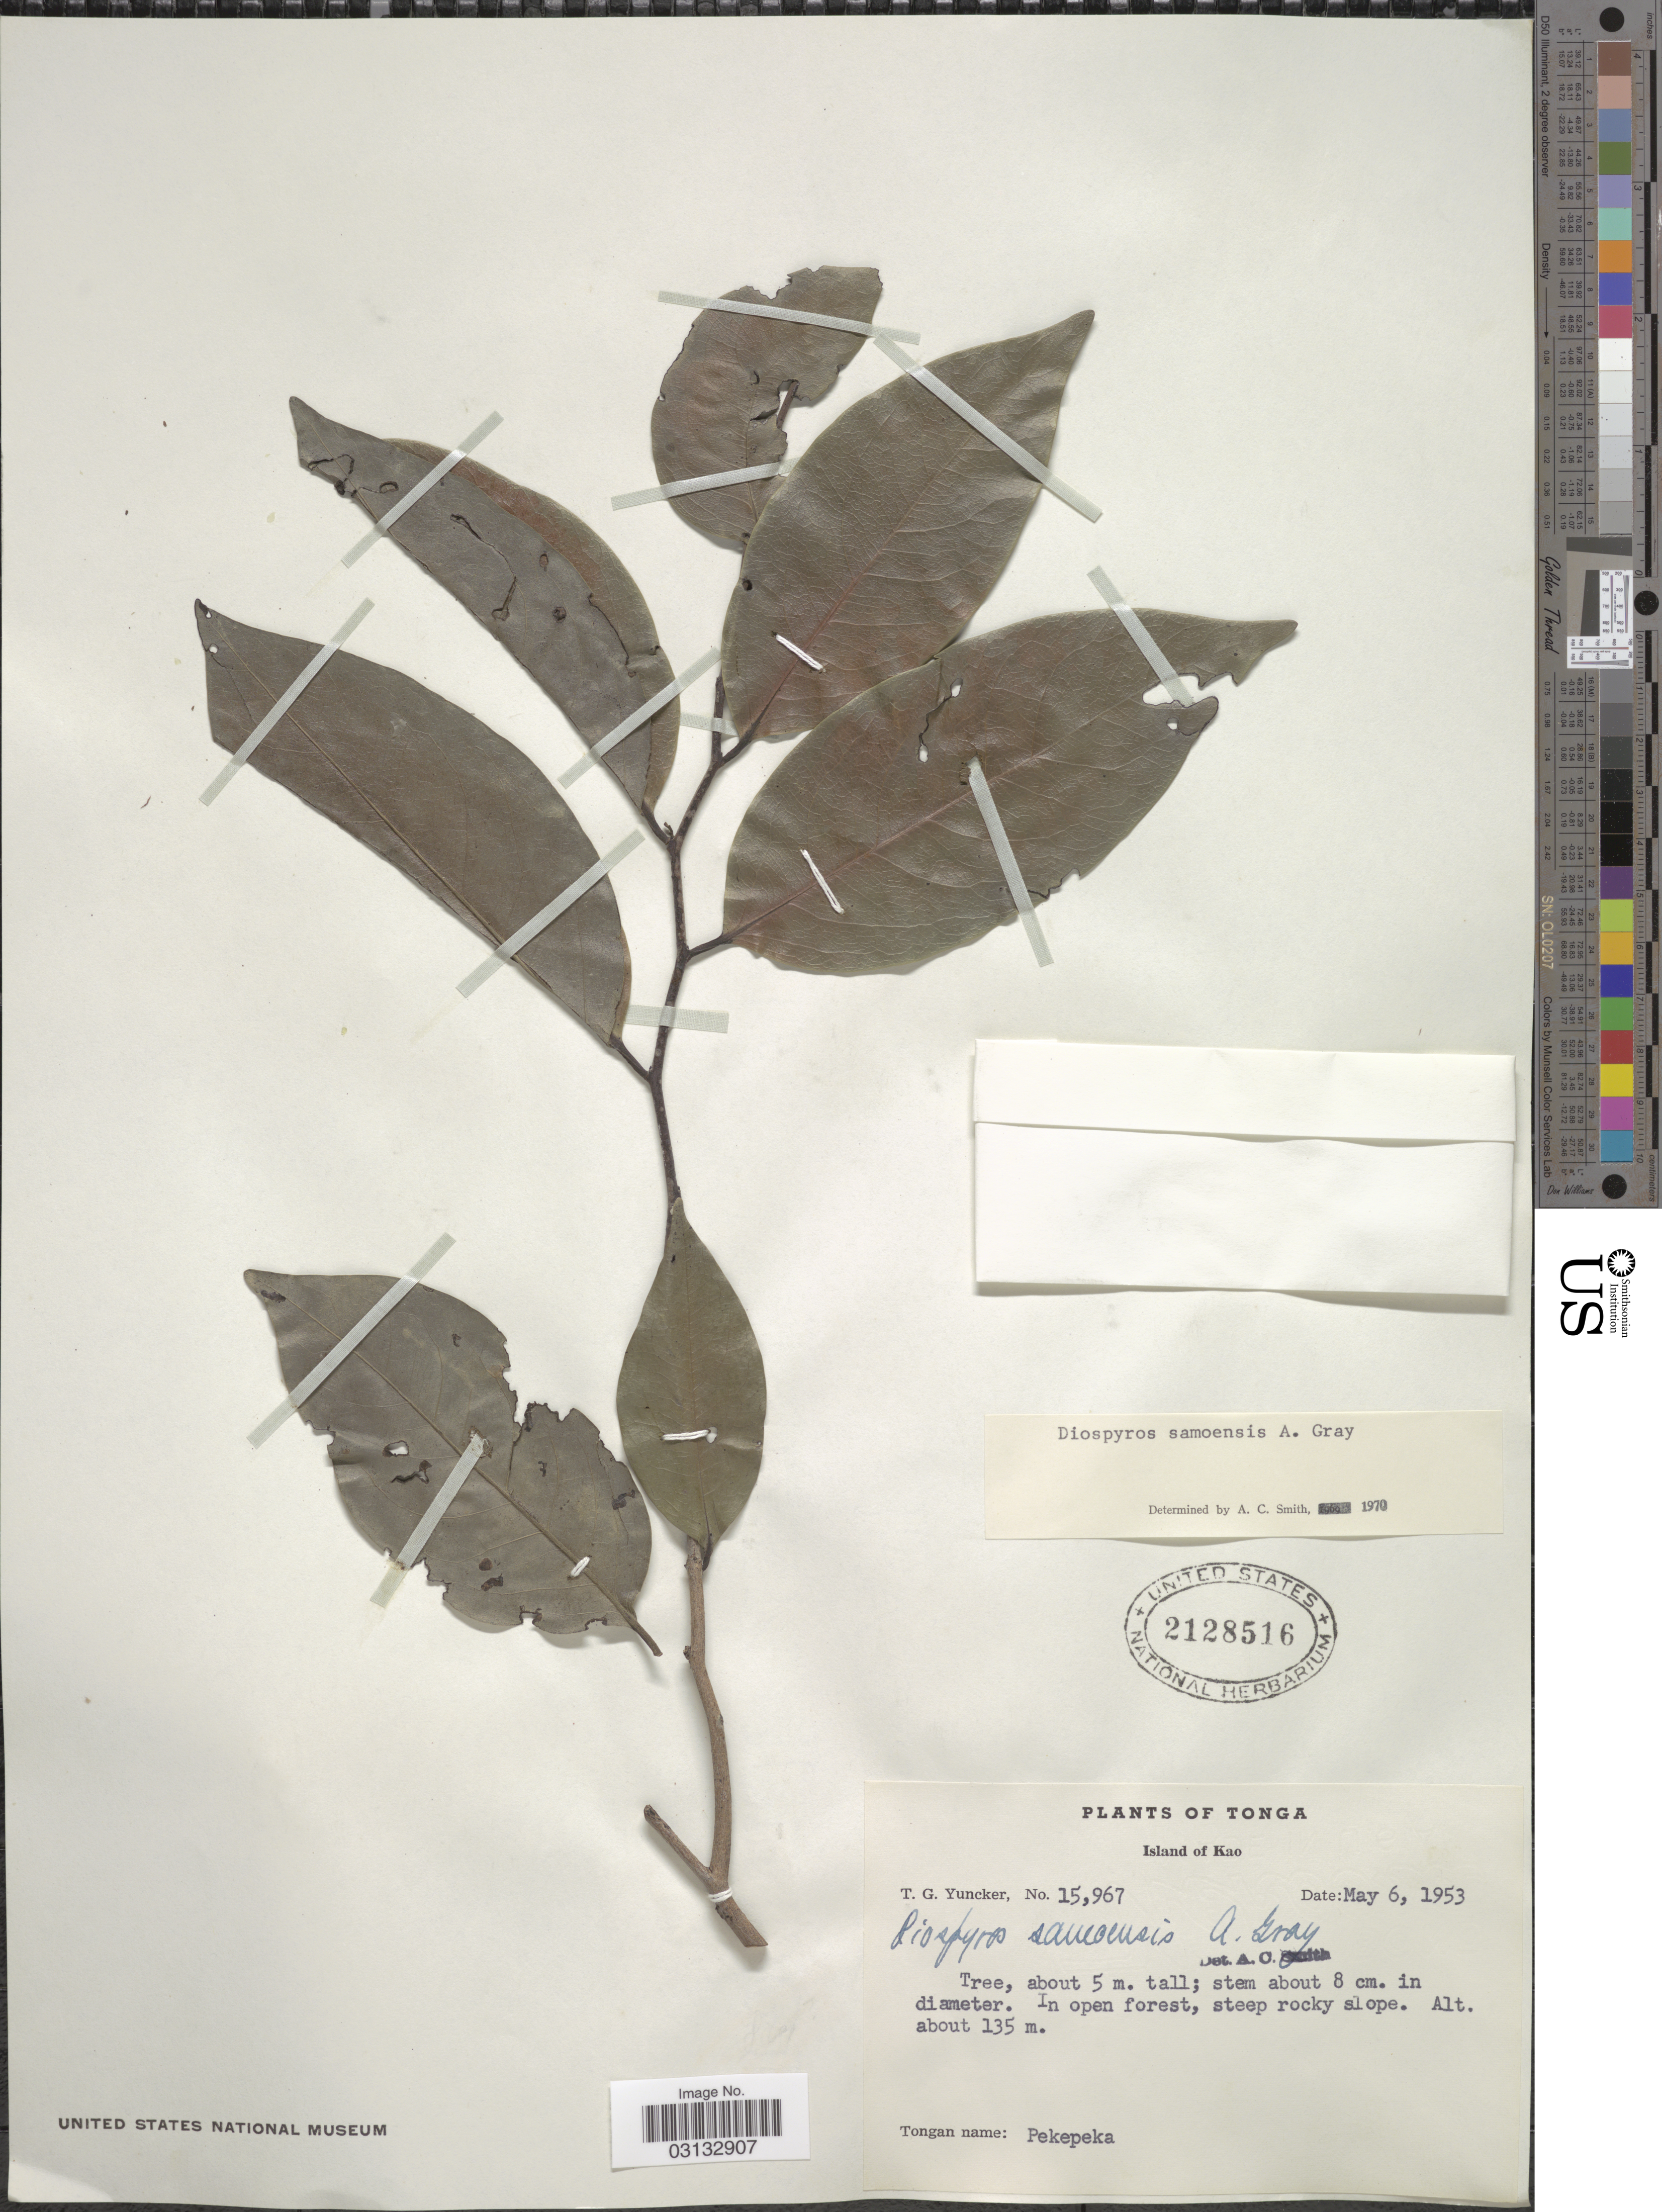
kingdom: Plantae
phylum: Tracheophyta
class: Magnoliopsida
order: Ericales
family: Ebenaceae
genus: Diospyros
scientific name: Diospyros samoensis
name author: A. Gray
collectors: T. G. Yuncker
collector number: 15967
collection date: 1953-05-06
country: Tonga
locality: Island of Kao.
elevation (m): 135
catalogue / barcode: US 2128516